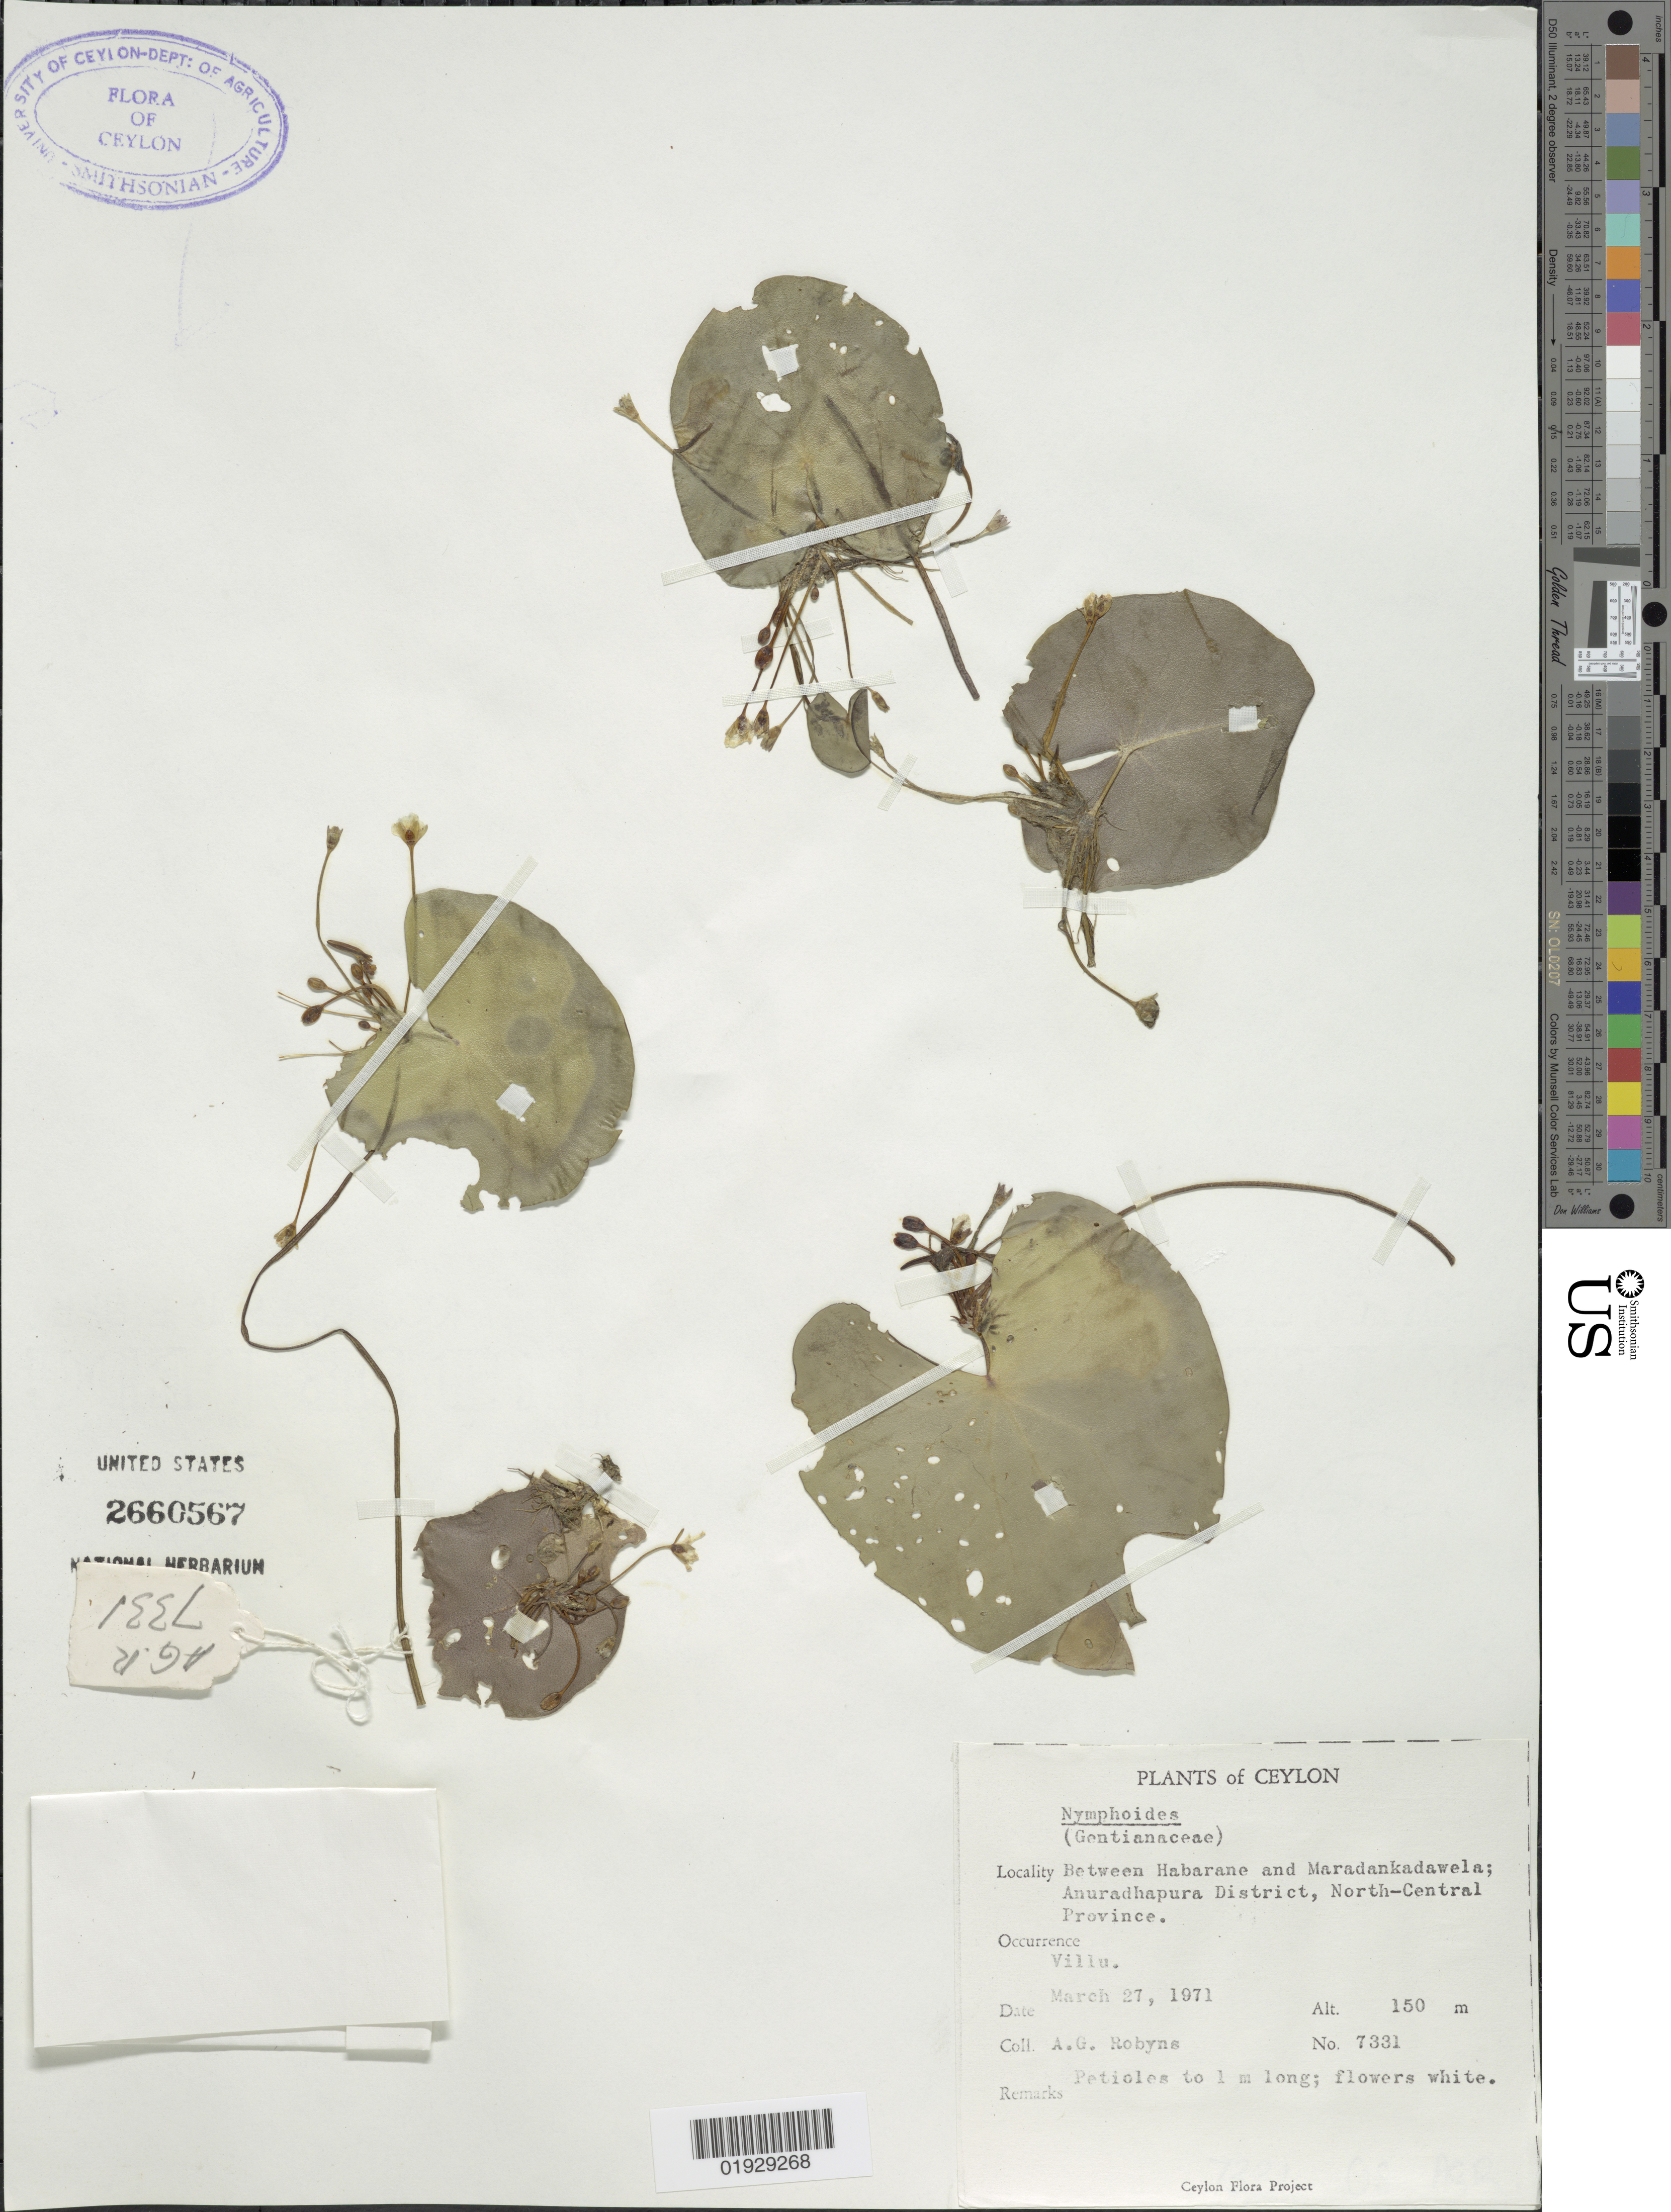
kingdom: Plantae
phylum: Tracheophyta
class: Magnoliopsida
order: Asterales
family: Menyanthaceae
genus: Nymphoides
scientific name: Nymphoides sp.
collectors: A. Robyns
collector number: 7331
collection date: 1971-03-27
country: Sri Lanka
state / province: North Central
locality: Ceylon. Between Habarane and Maradankadawela; Anuradhapura District, North-Central Province. Villu.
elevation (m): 150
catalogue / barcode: US 2660567